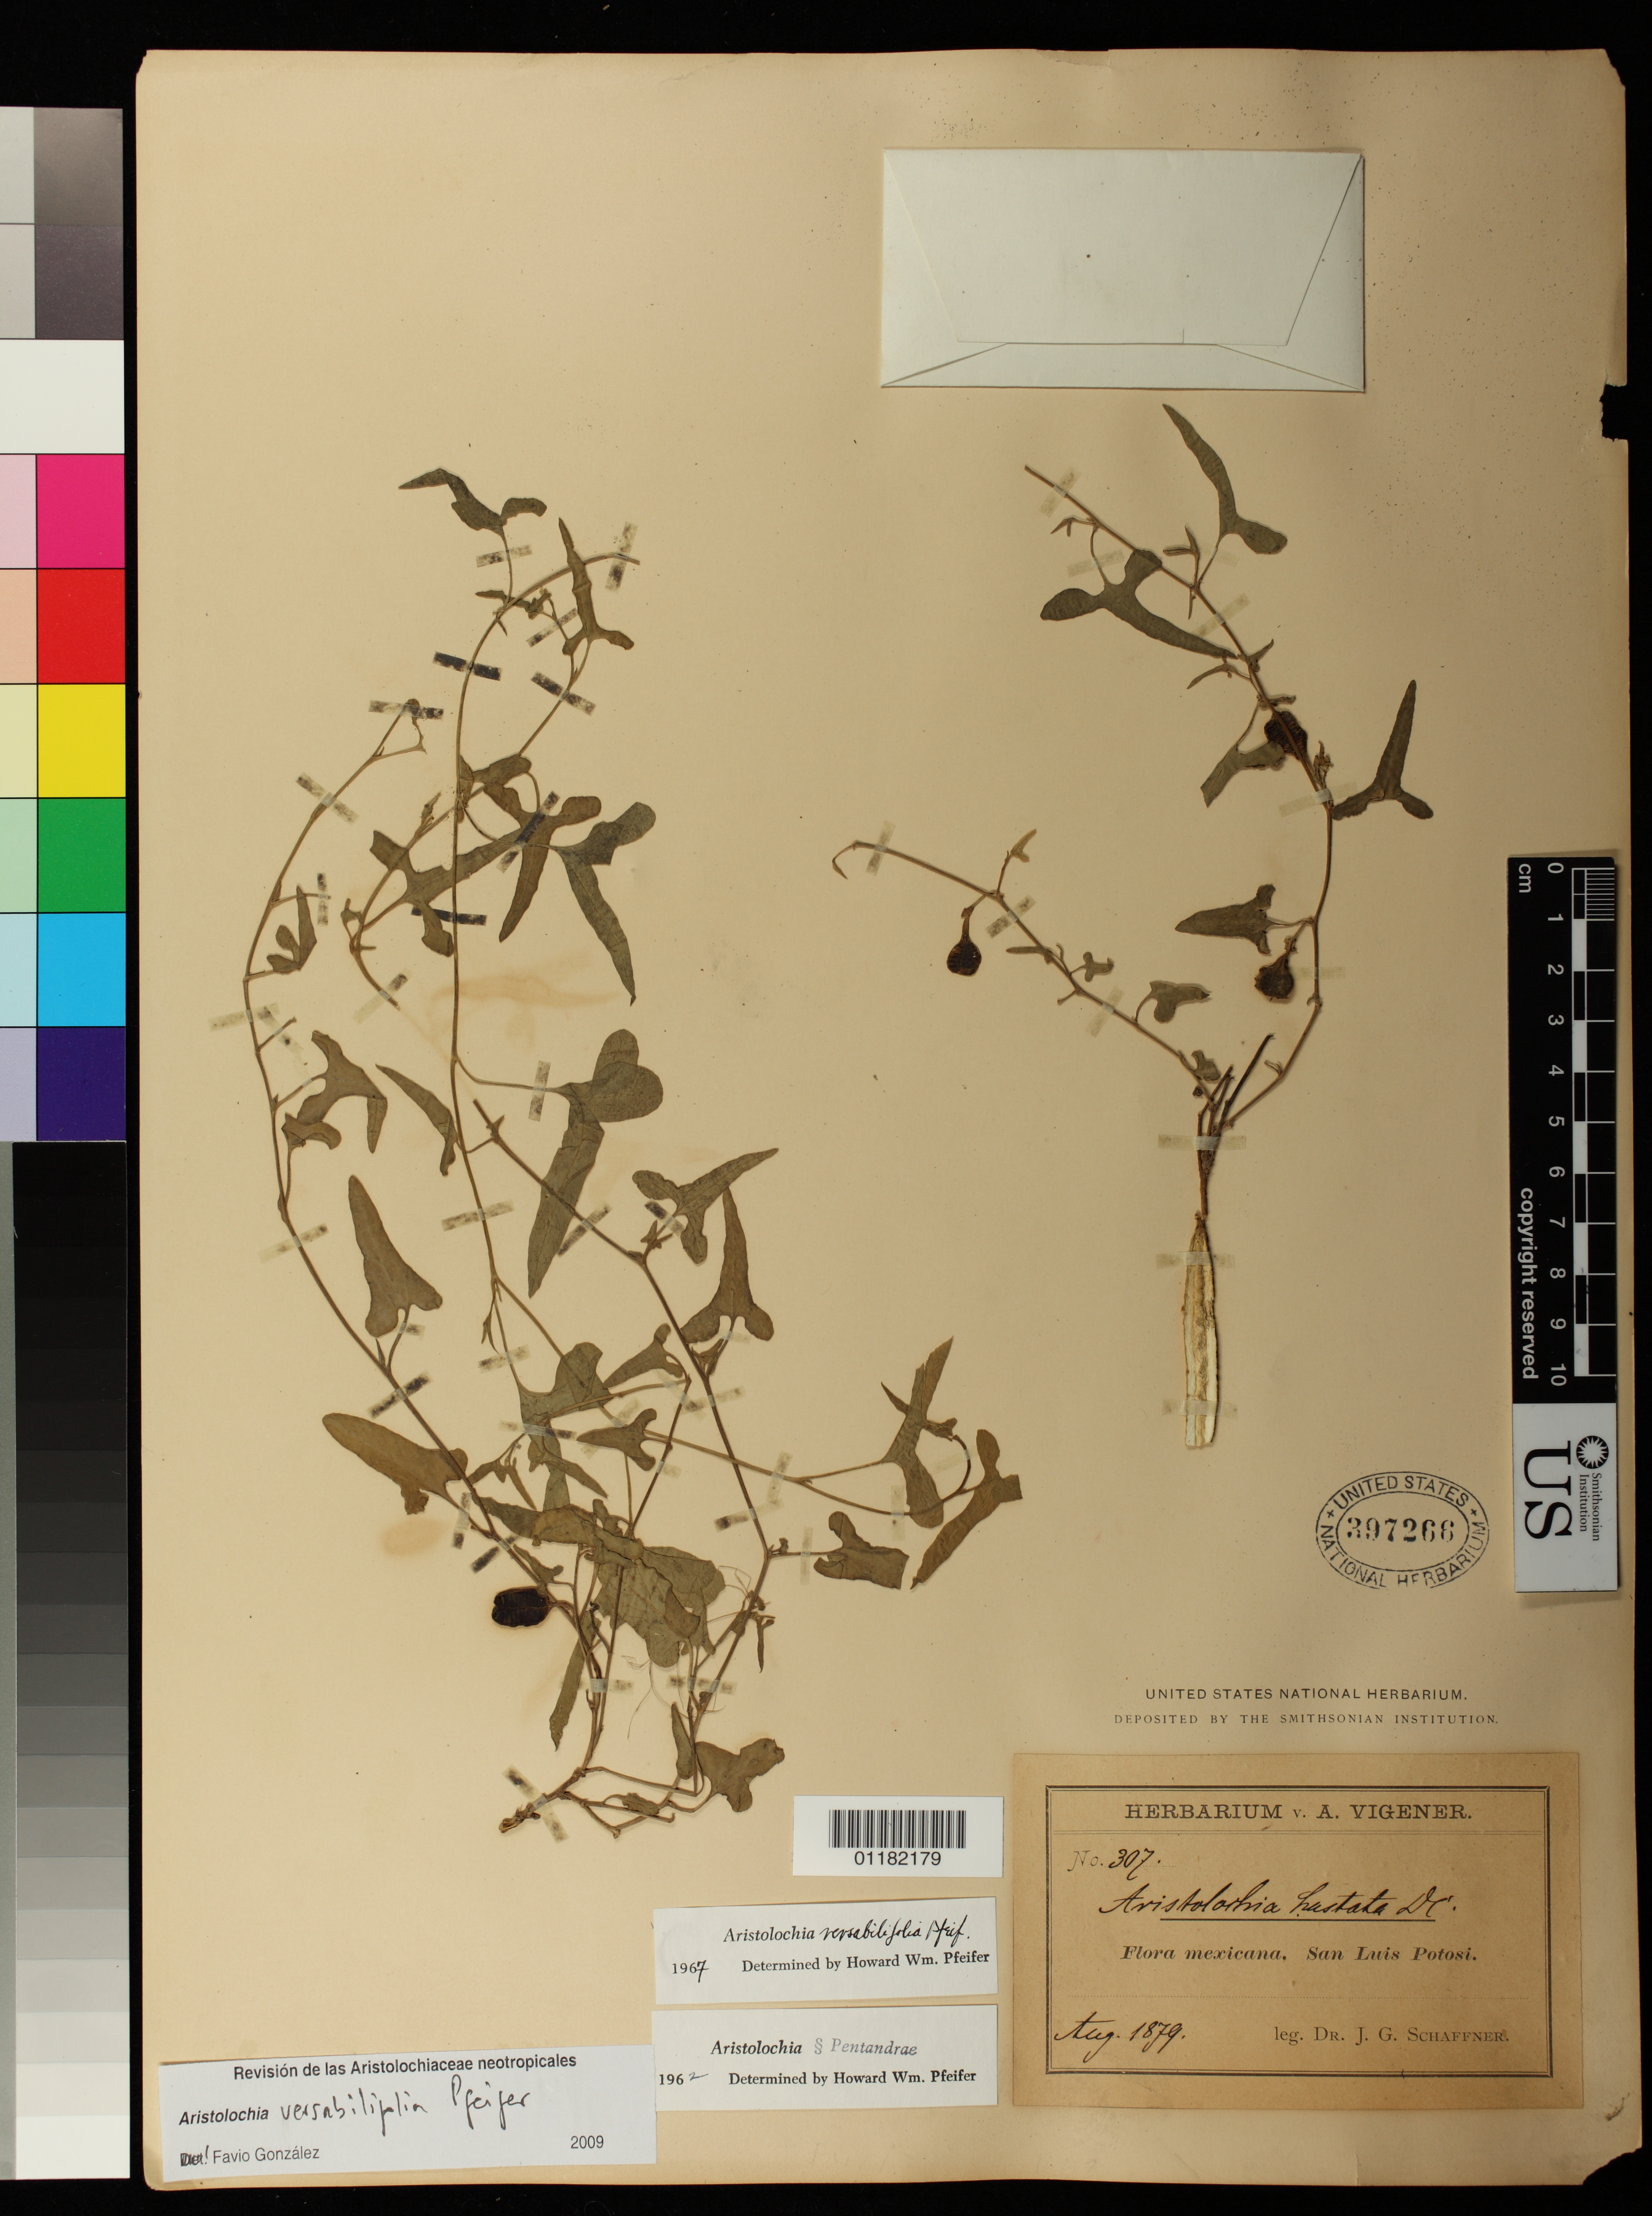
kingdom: Plantae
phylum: Tracheophyta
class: Magnoliopsida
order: Piperales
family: Aristolochiaceae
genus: Aristolochia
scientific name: Aristolochia versabilifolia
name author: Pfeifer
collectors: J. G. Schaffner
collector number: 307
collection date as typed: Aug 1879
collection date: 1879-08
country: Mexico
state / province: San Luis Potosi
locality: Mountains near Morelos.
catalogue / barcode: US 397266